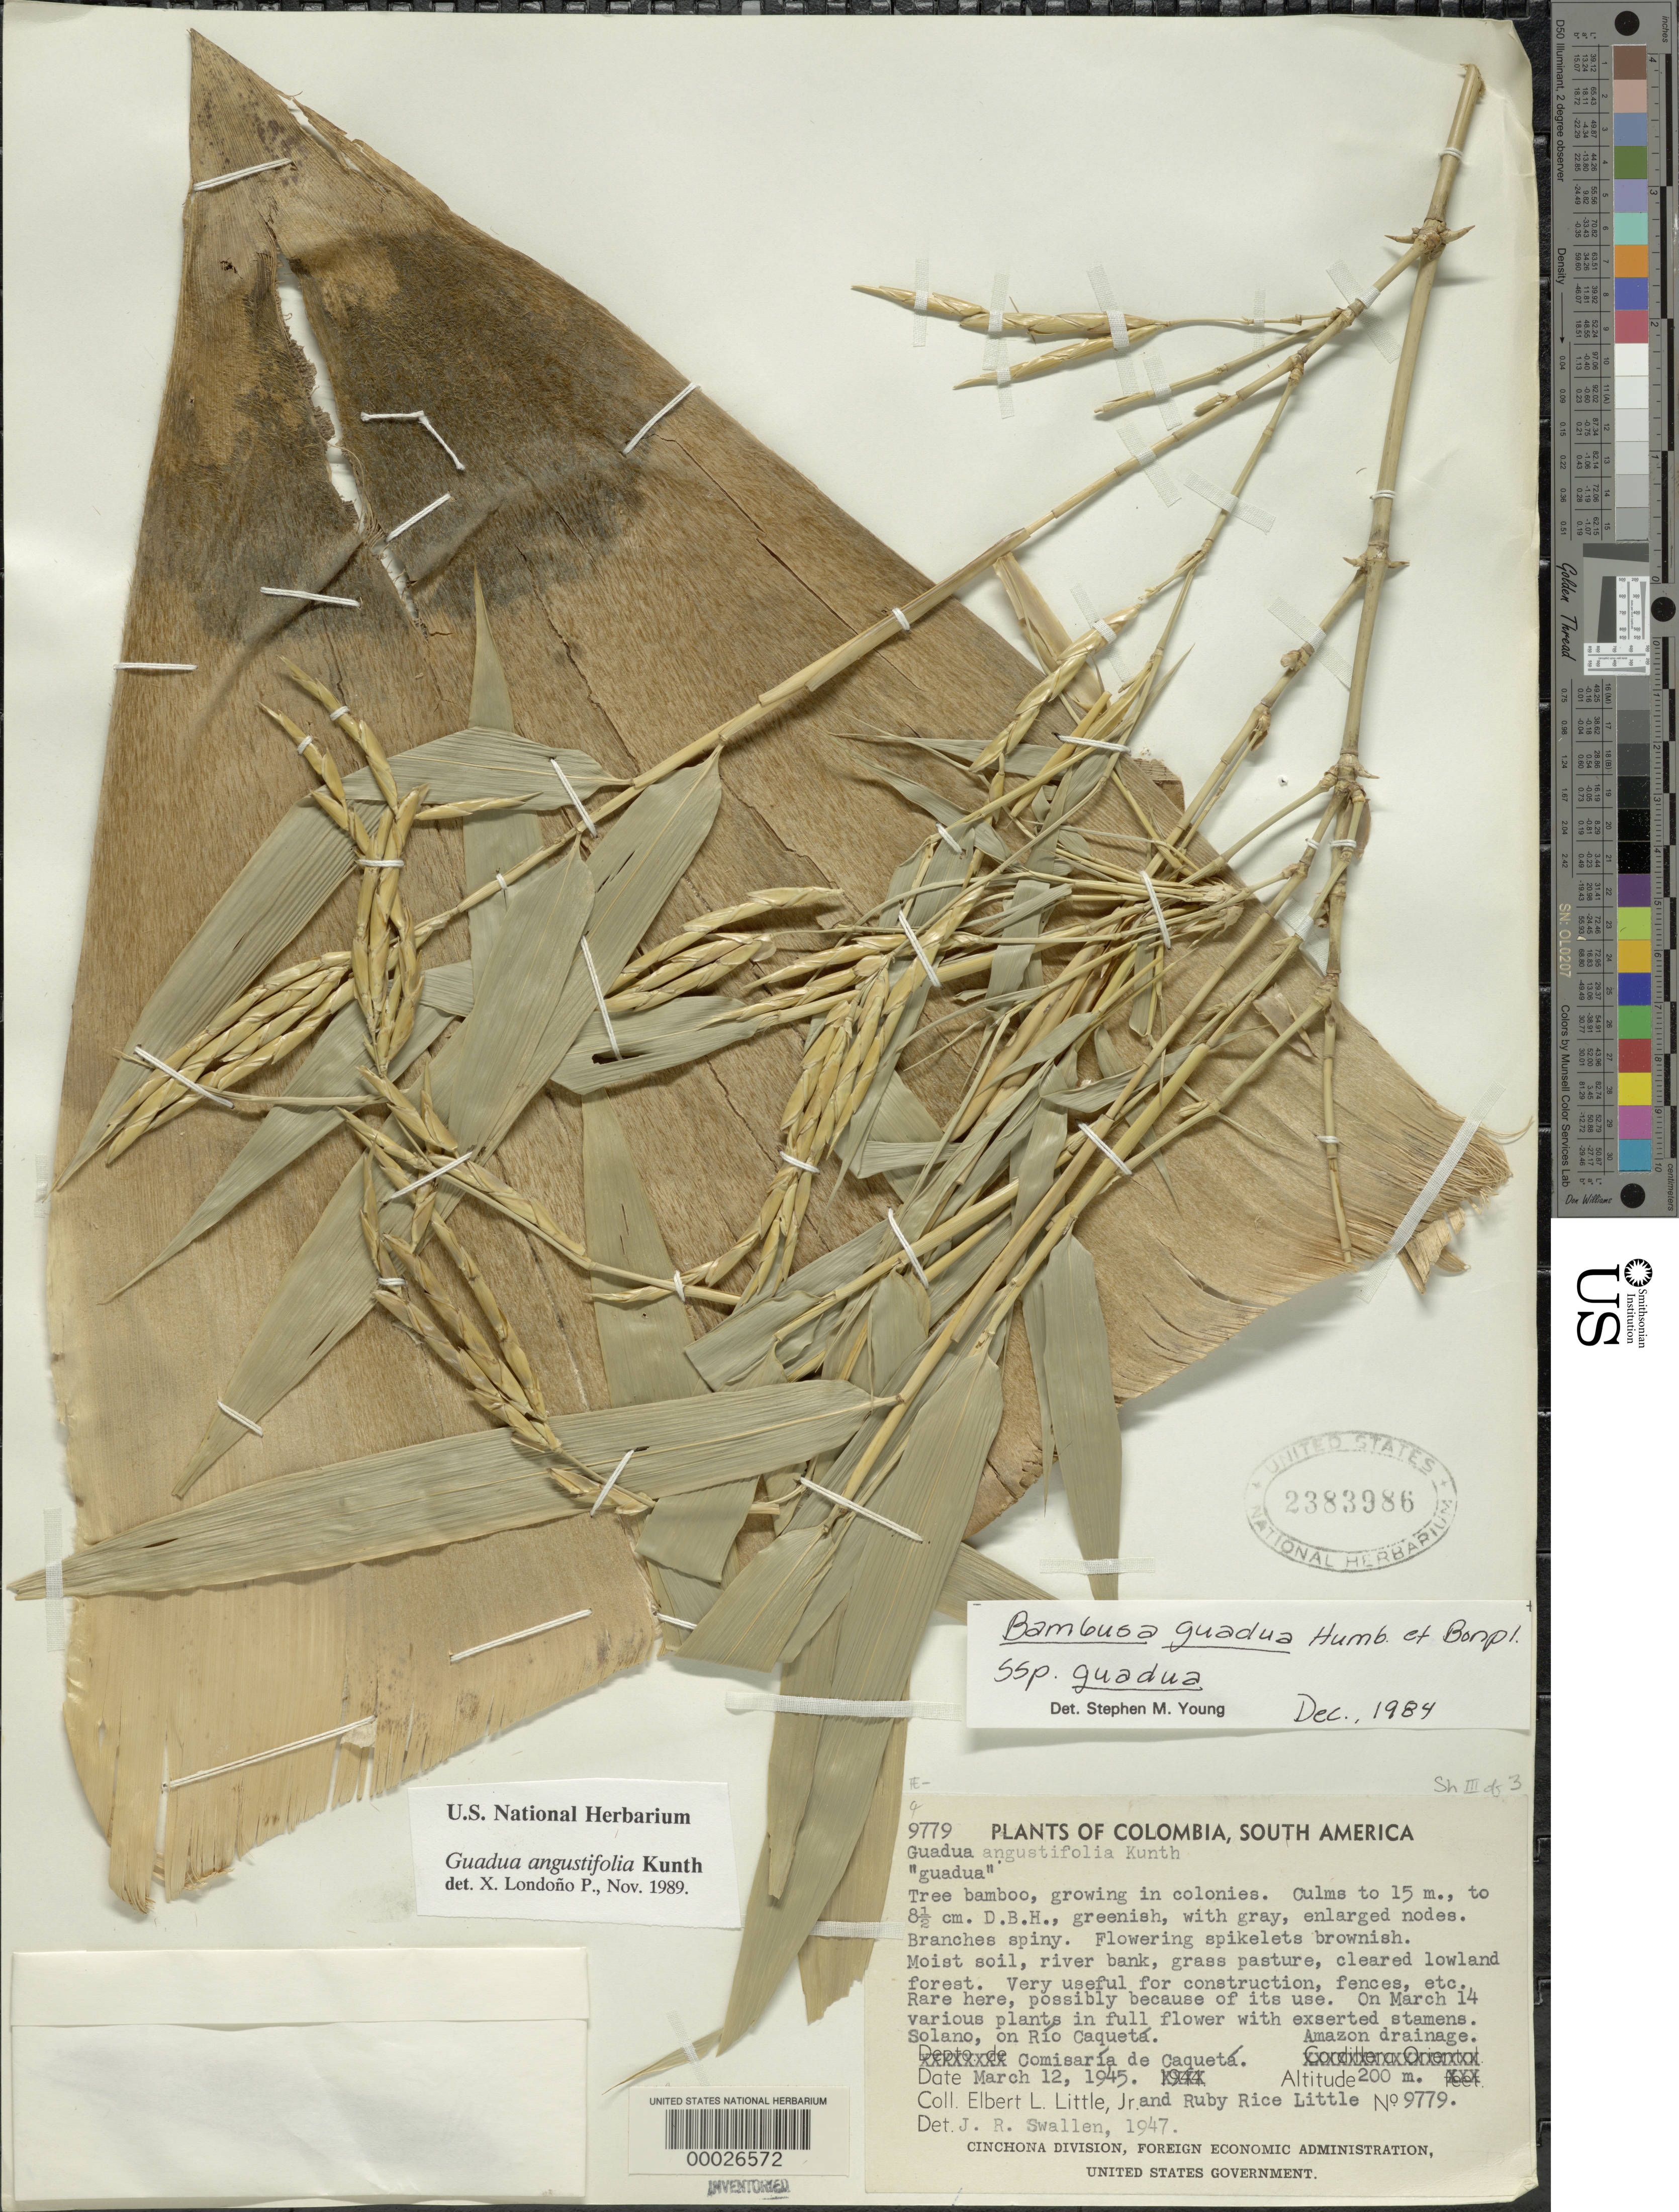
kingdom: Plantae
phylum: Tracheophyta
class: Liliopsida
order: Poales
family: Poaceae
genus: Guadua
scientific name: Guadua angustifolia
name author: Kunth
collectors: E. L. Little & R. R. Little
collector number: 9779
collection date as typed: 12 Mar 1945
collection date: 1945-03-12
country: Colombia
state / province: Caquetá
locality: Solano, Rio Caqueta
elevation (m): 200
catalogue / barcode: US 2383986